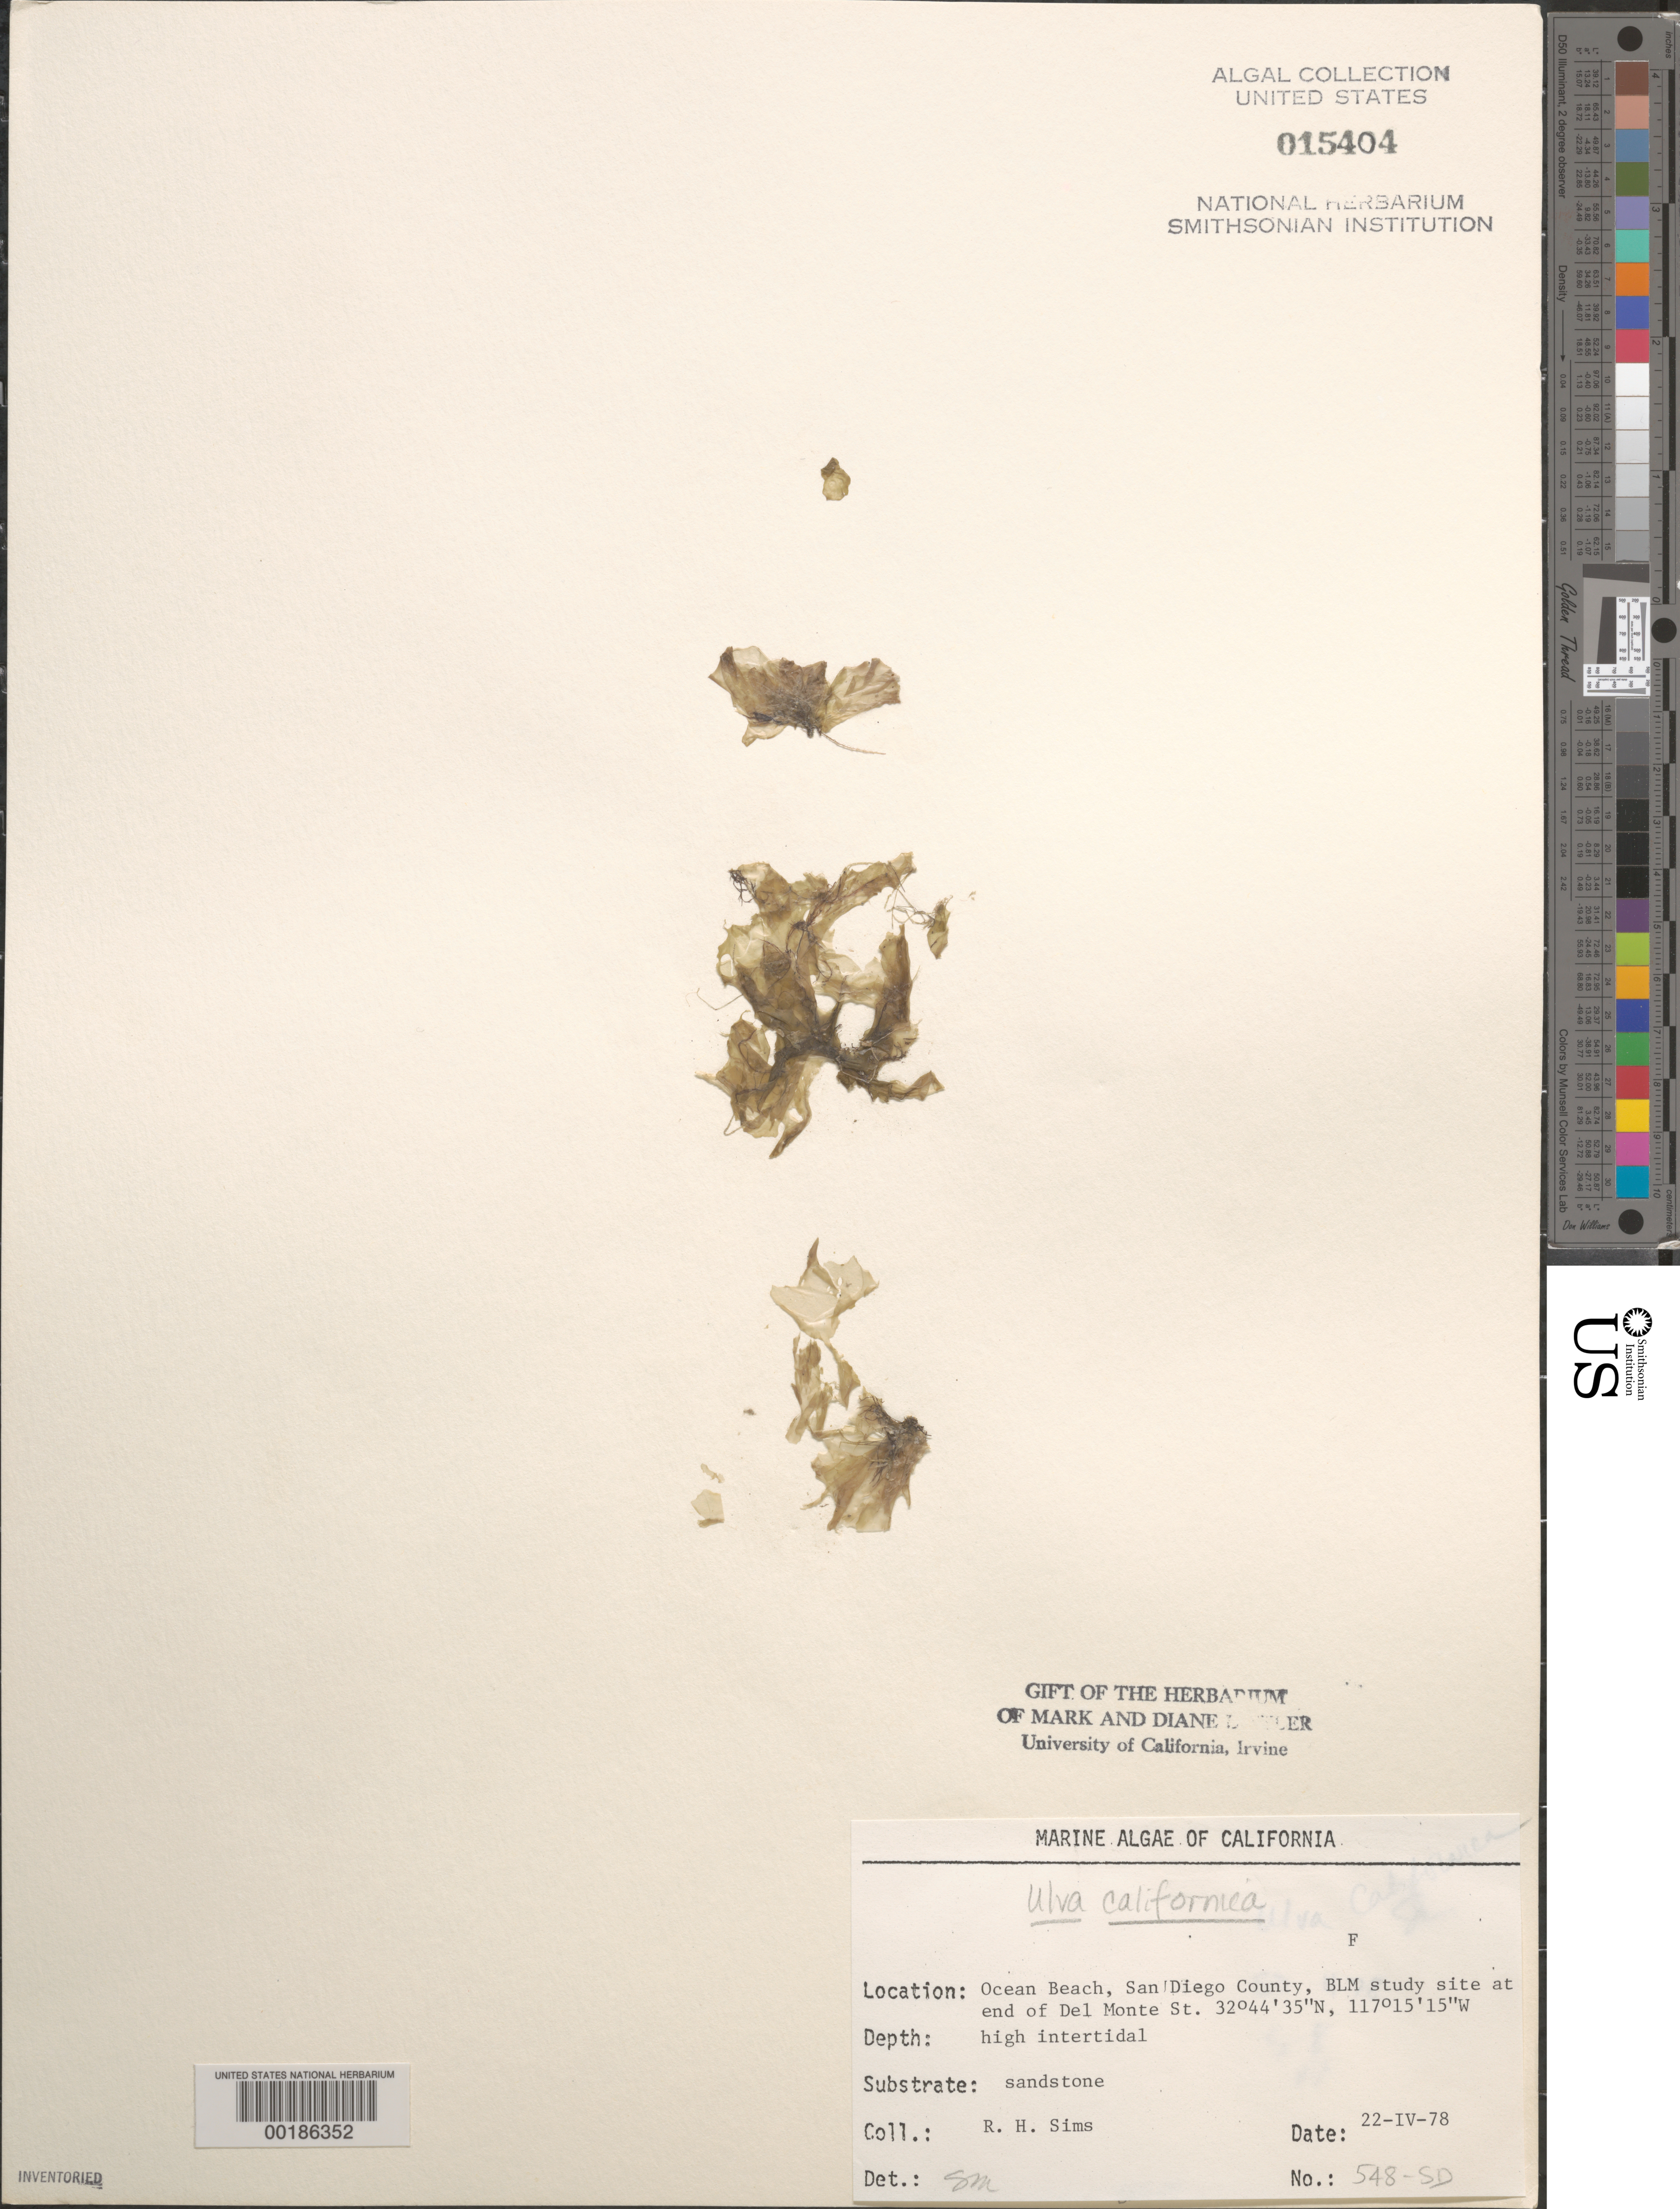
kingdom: Plantae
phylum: Chlorophyta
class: Ulvophyceae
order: Ulvales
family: Ulvaceae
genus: Ulva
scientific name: Ulva californica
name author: N.Wille in Collins et al.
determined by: Murray, S. N.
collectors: R. H. Sims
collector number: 548-sd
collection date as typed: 22 Apr 1978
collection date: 1978-04-22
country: United States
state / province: California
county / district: San Diego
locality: Ocean Beach, end of Del Monte Street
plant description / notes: BLM-SOCALBIGHT Rocky Intertidal Survey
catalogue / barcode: US 15404